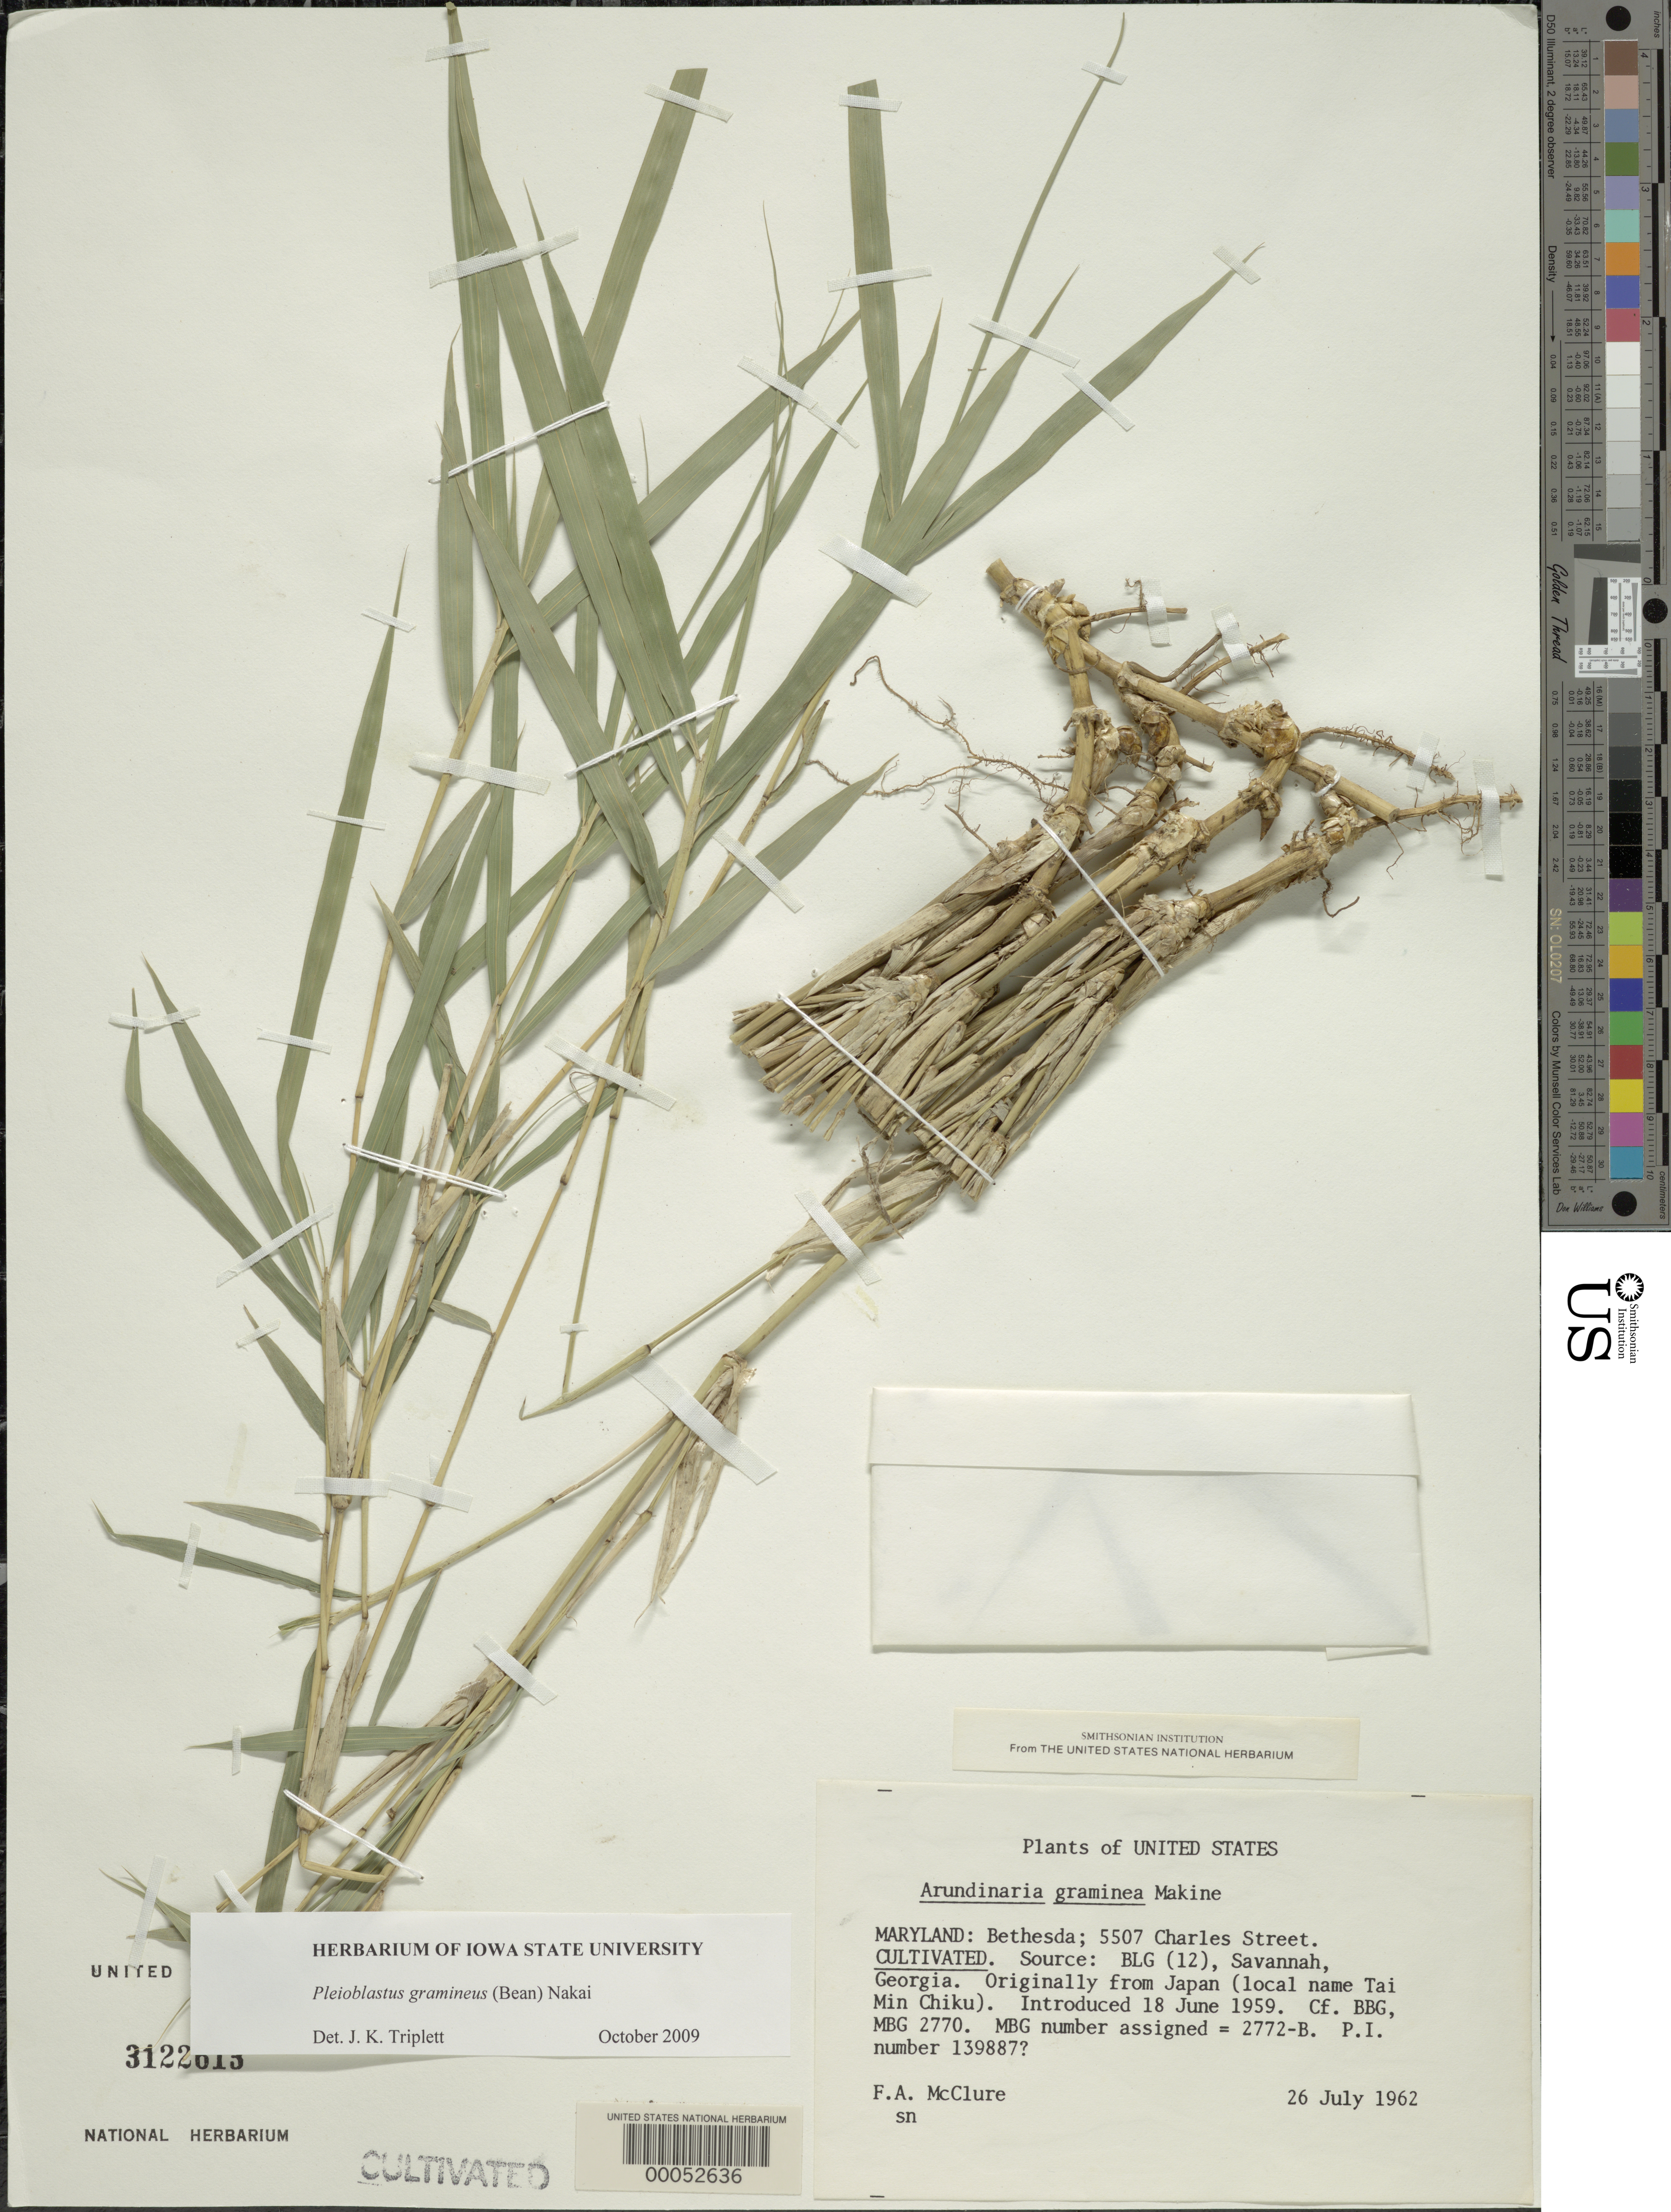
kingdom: Plantae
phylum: Tracheophyta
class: Liliopsida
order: Poales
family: Poaceae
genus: Pleioblastus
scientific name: Pleioblastus gramineus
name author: (Bean) Nakai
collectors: F. A. McClure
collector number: MBG 2772-B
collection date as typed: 26 Jul 1962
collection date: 1962-07-26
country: United States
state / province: Maryland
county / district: Montgomery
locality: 5507 Charles Street, Bethesda (McClure's garden)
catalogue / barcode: US 3122613